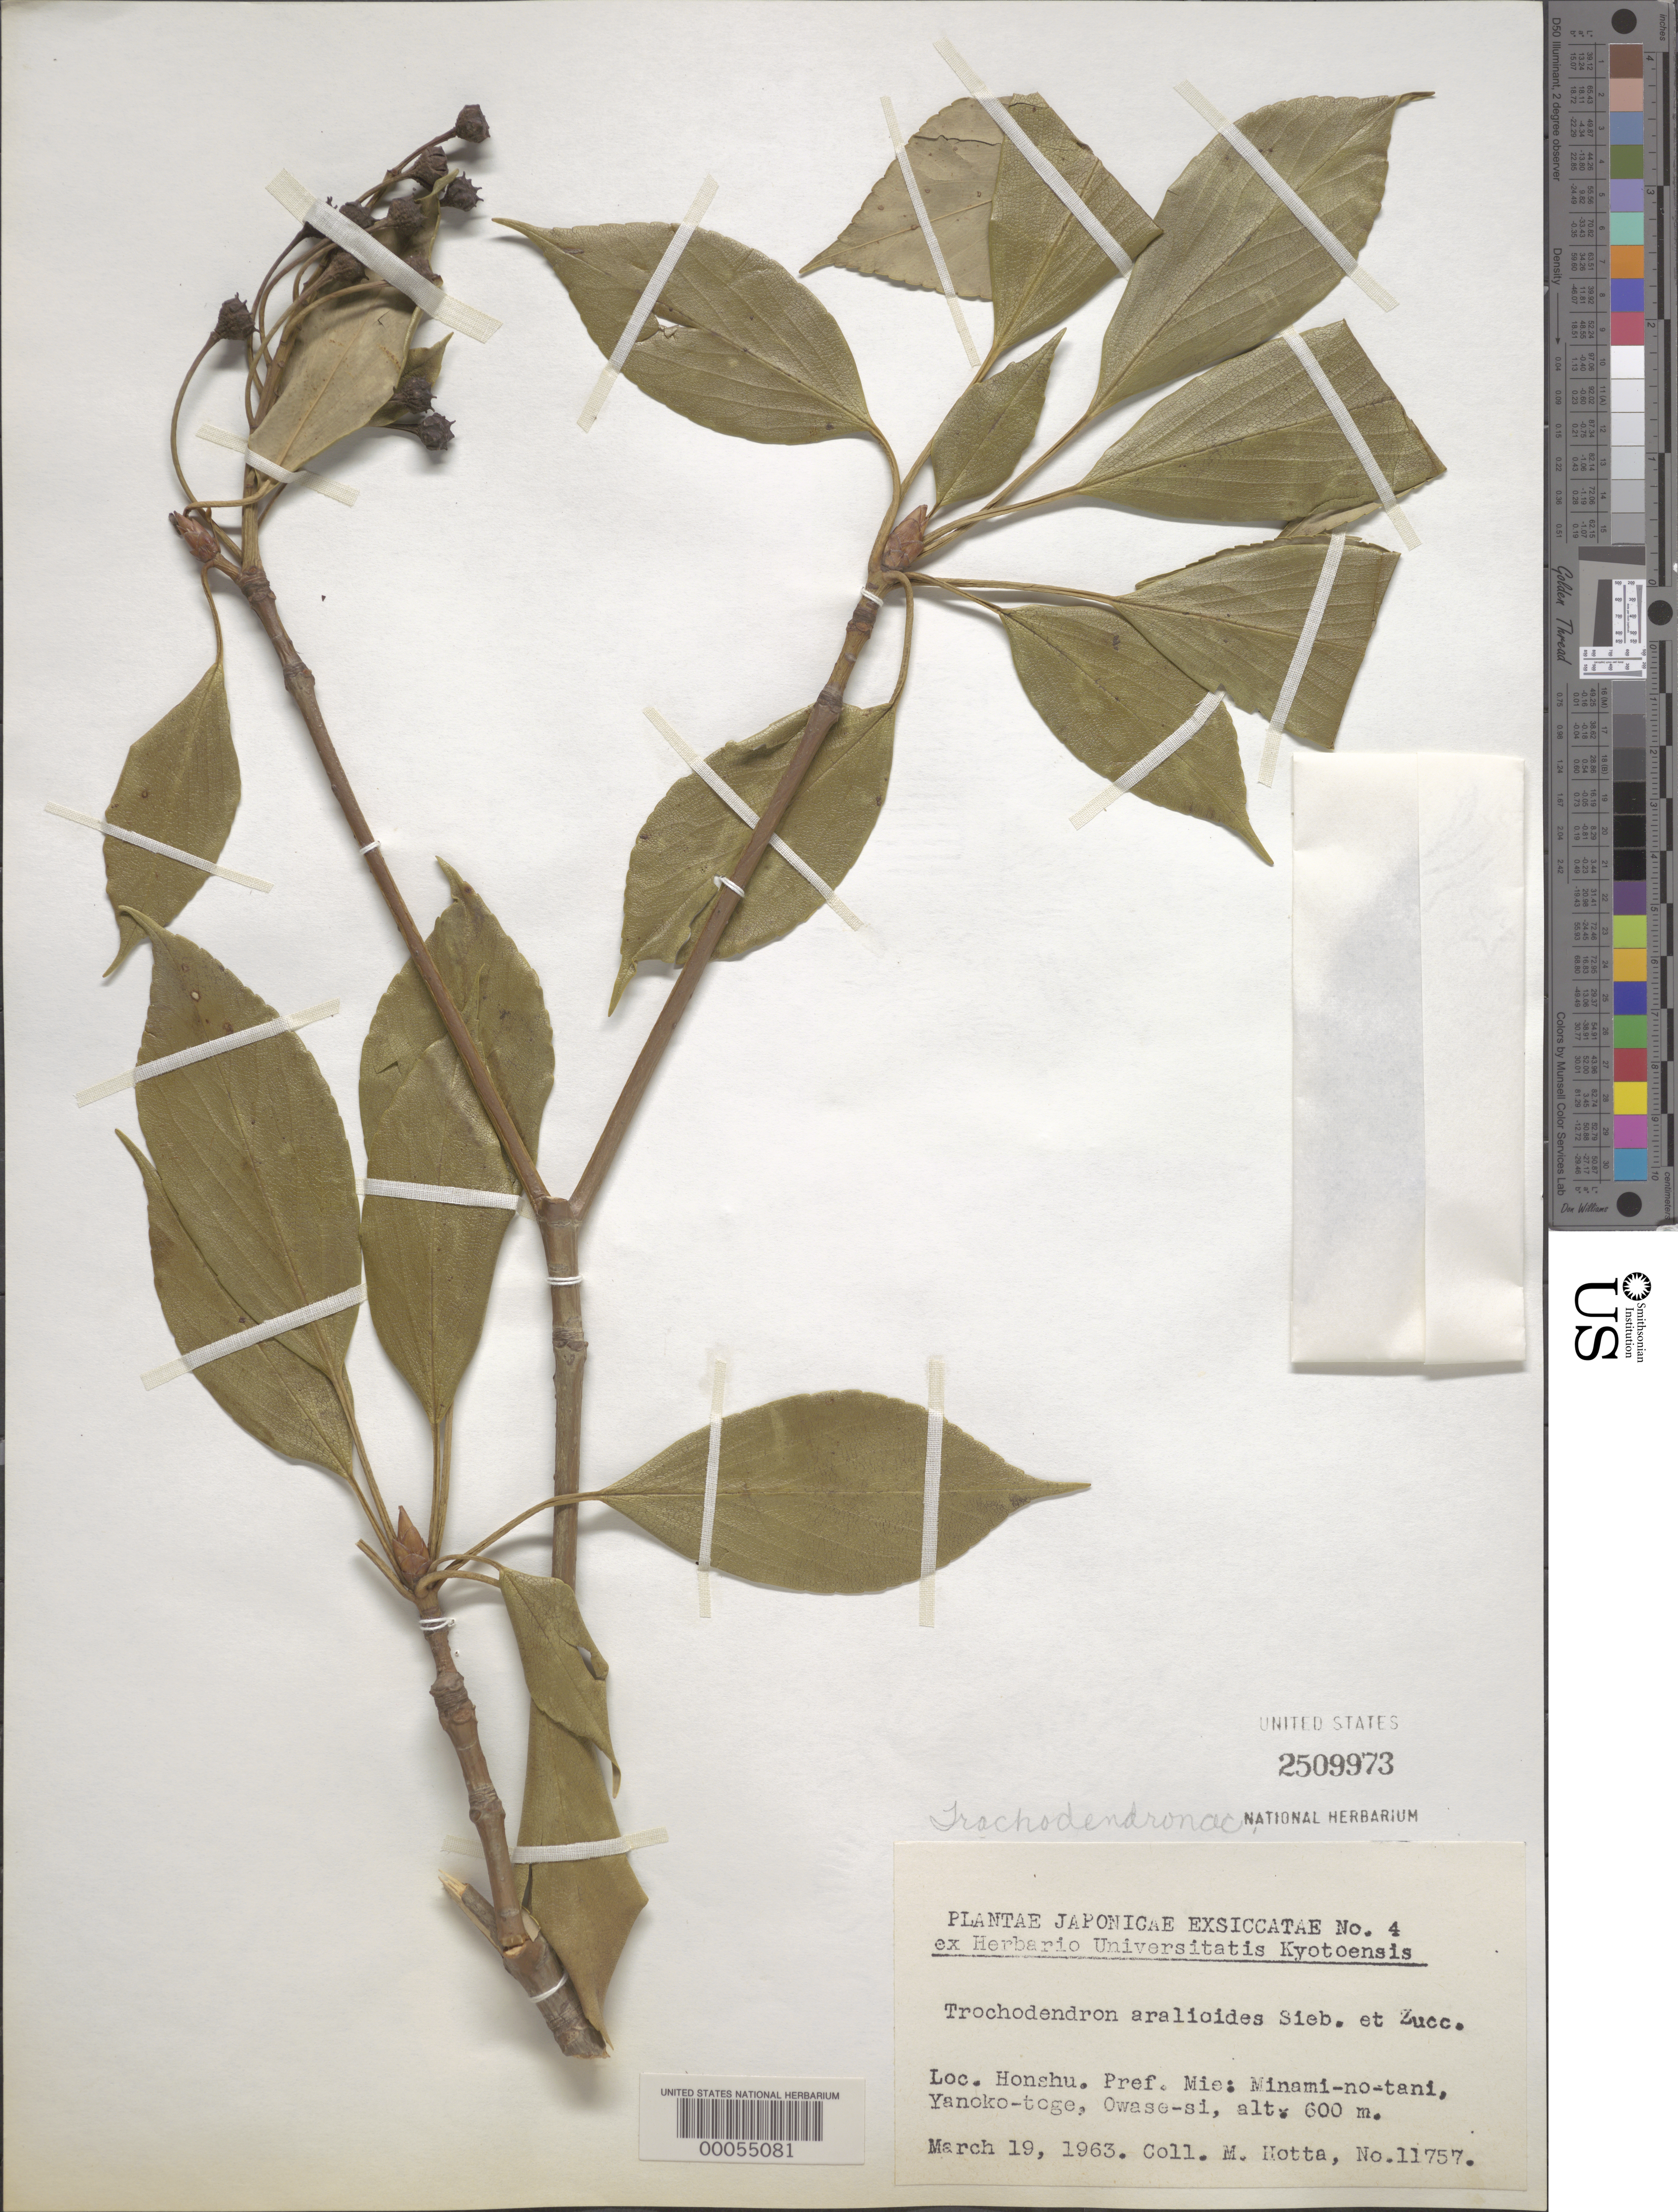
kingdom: Plantae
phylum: Tracheophyta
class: Magnoliopsida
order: Trochodendrales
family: Trochodendraceae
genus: Trochodendron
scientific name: Trochodendron aralioides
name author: Siebold & Zucc.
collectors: M. Hotta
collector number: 11757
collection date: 1963-03-19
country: Japan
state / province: Mie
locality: Honshu. Pref. Mie: Minami-no-tani, Yanoko-toge, Owase-si.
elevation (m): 600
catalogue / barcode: US 2509973